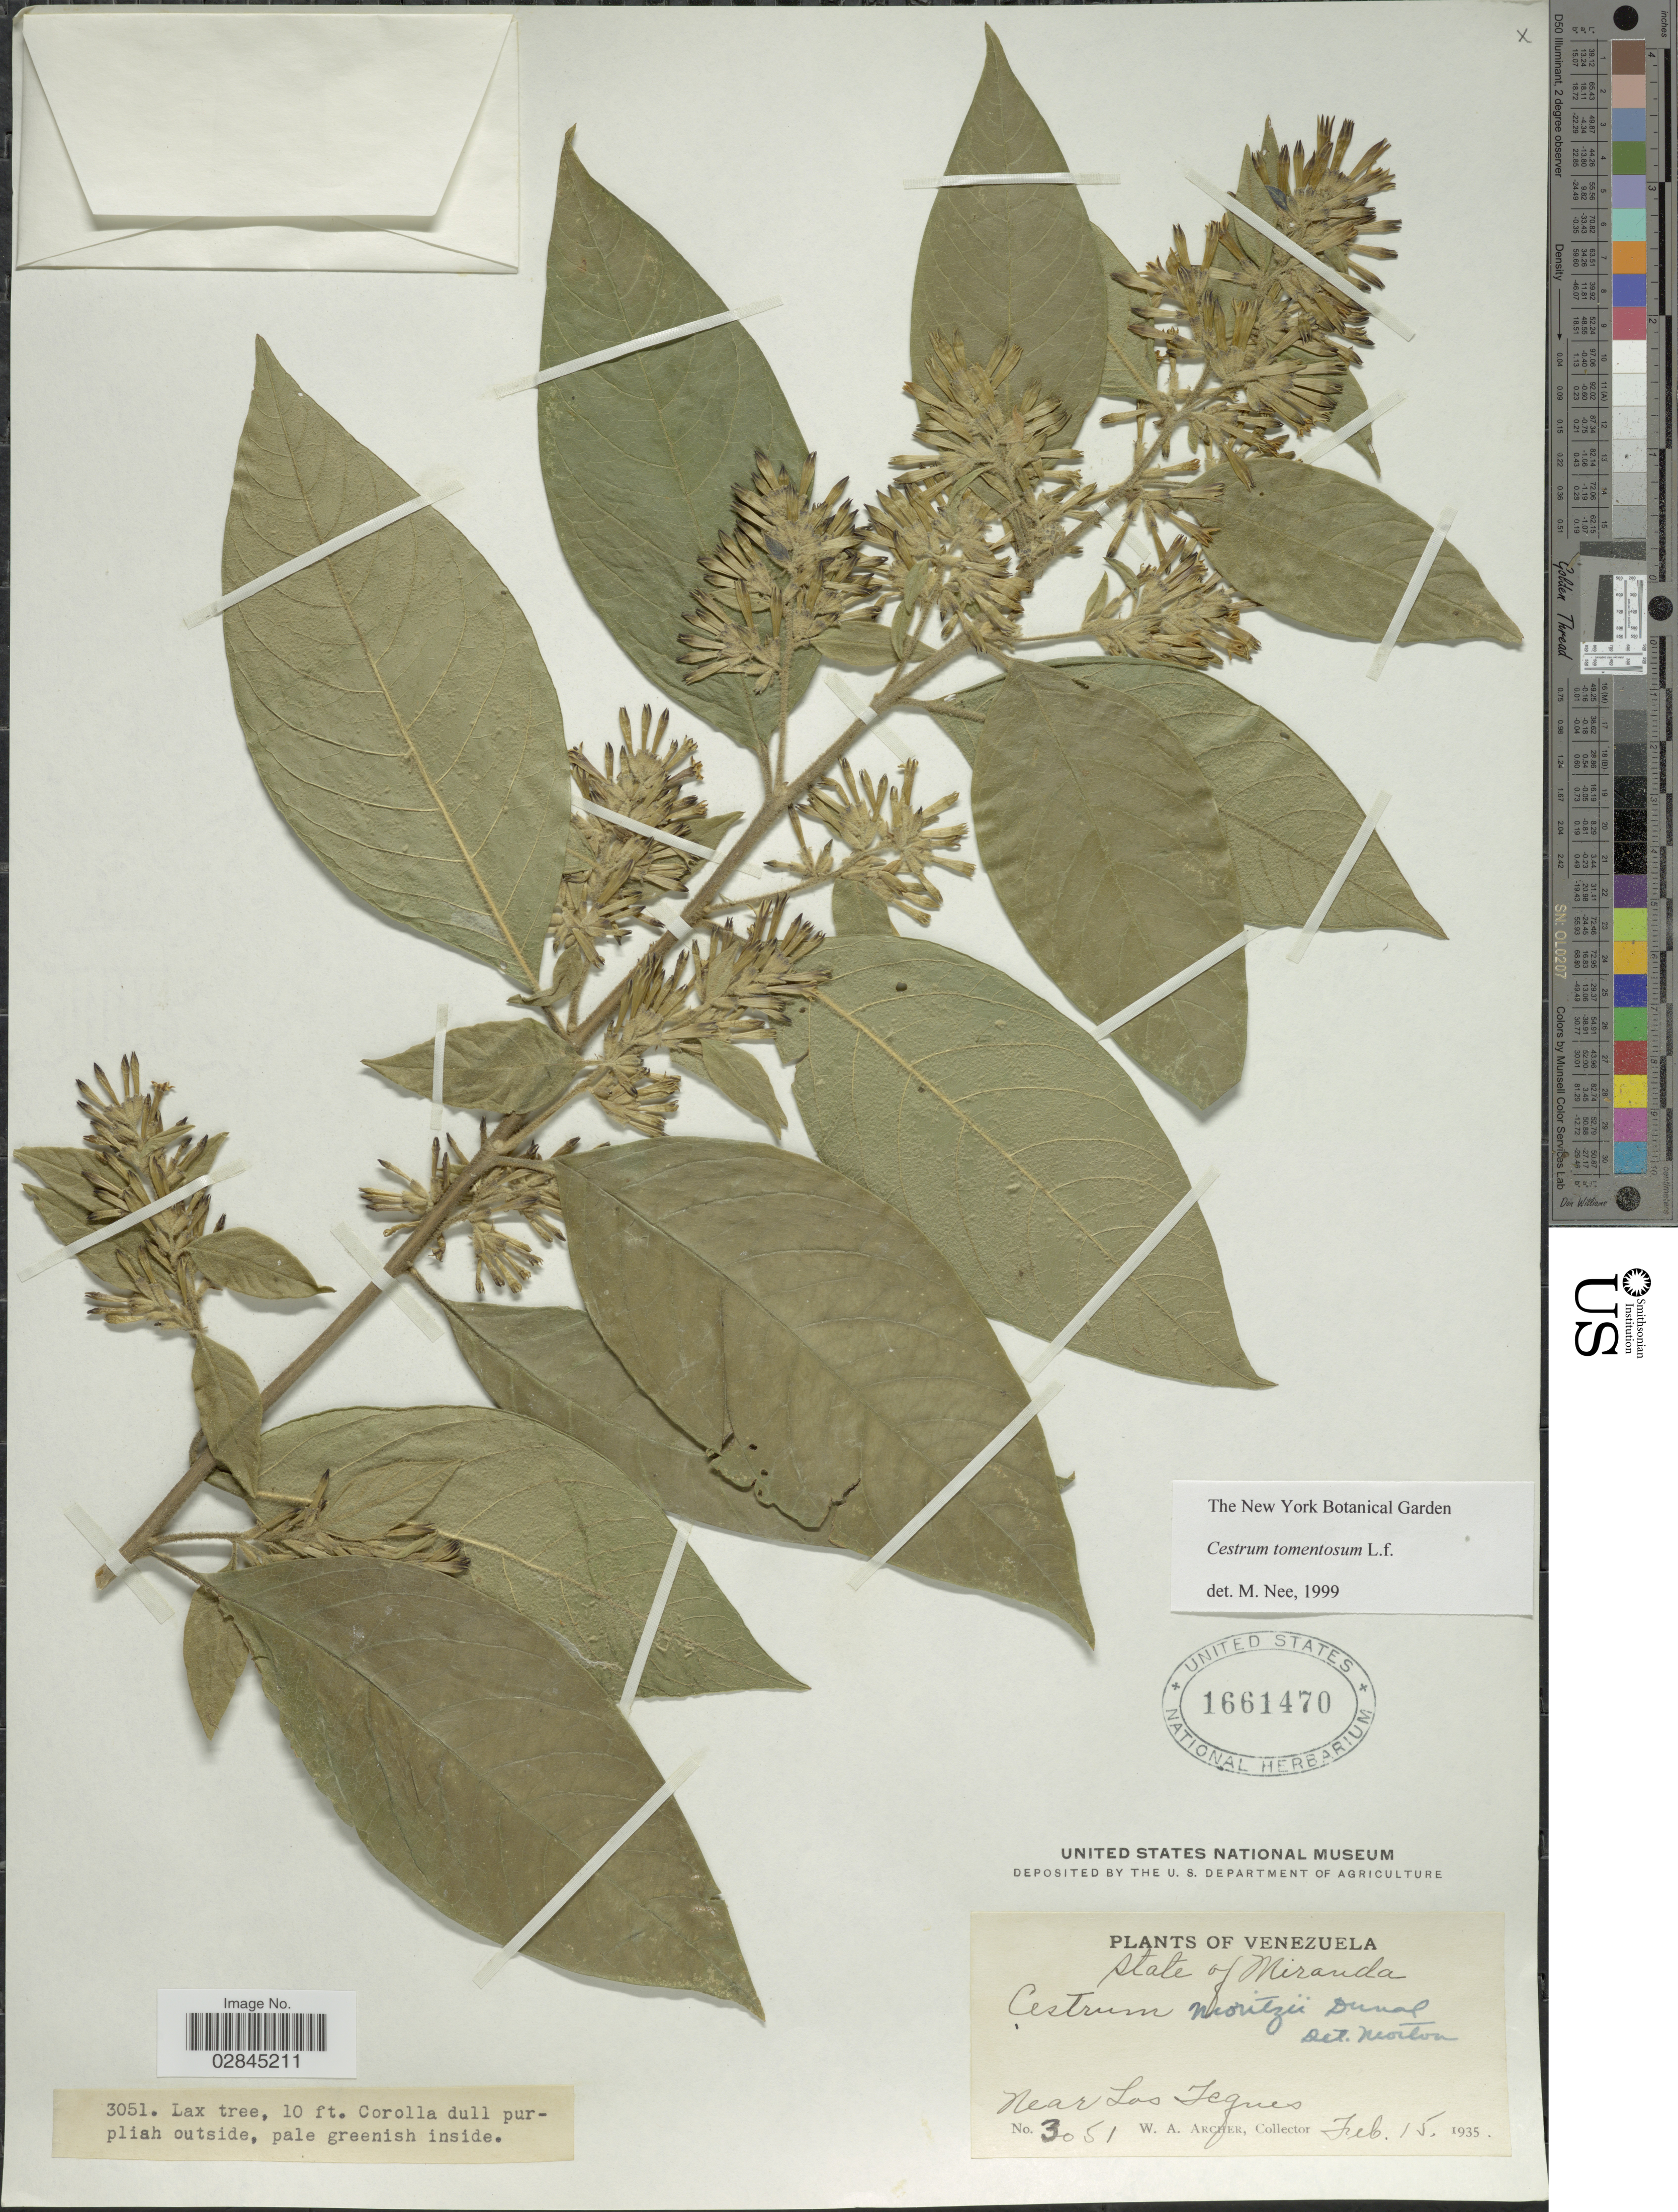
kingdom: Plantae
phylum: Tracheophyta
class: Magnoliopsida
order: Solanales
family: Solanaceae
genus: Cestrum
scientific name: Cestrum tomentosum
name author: L. f.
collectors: W. A. Archer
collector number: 3051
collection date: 1935-02-15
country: Venezuela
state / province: Miranda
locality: Near Los Teques.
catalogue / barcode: US 1661470